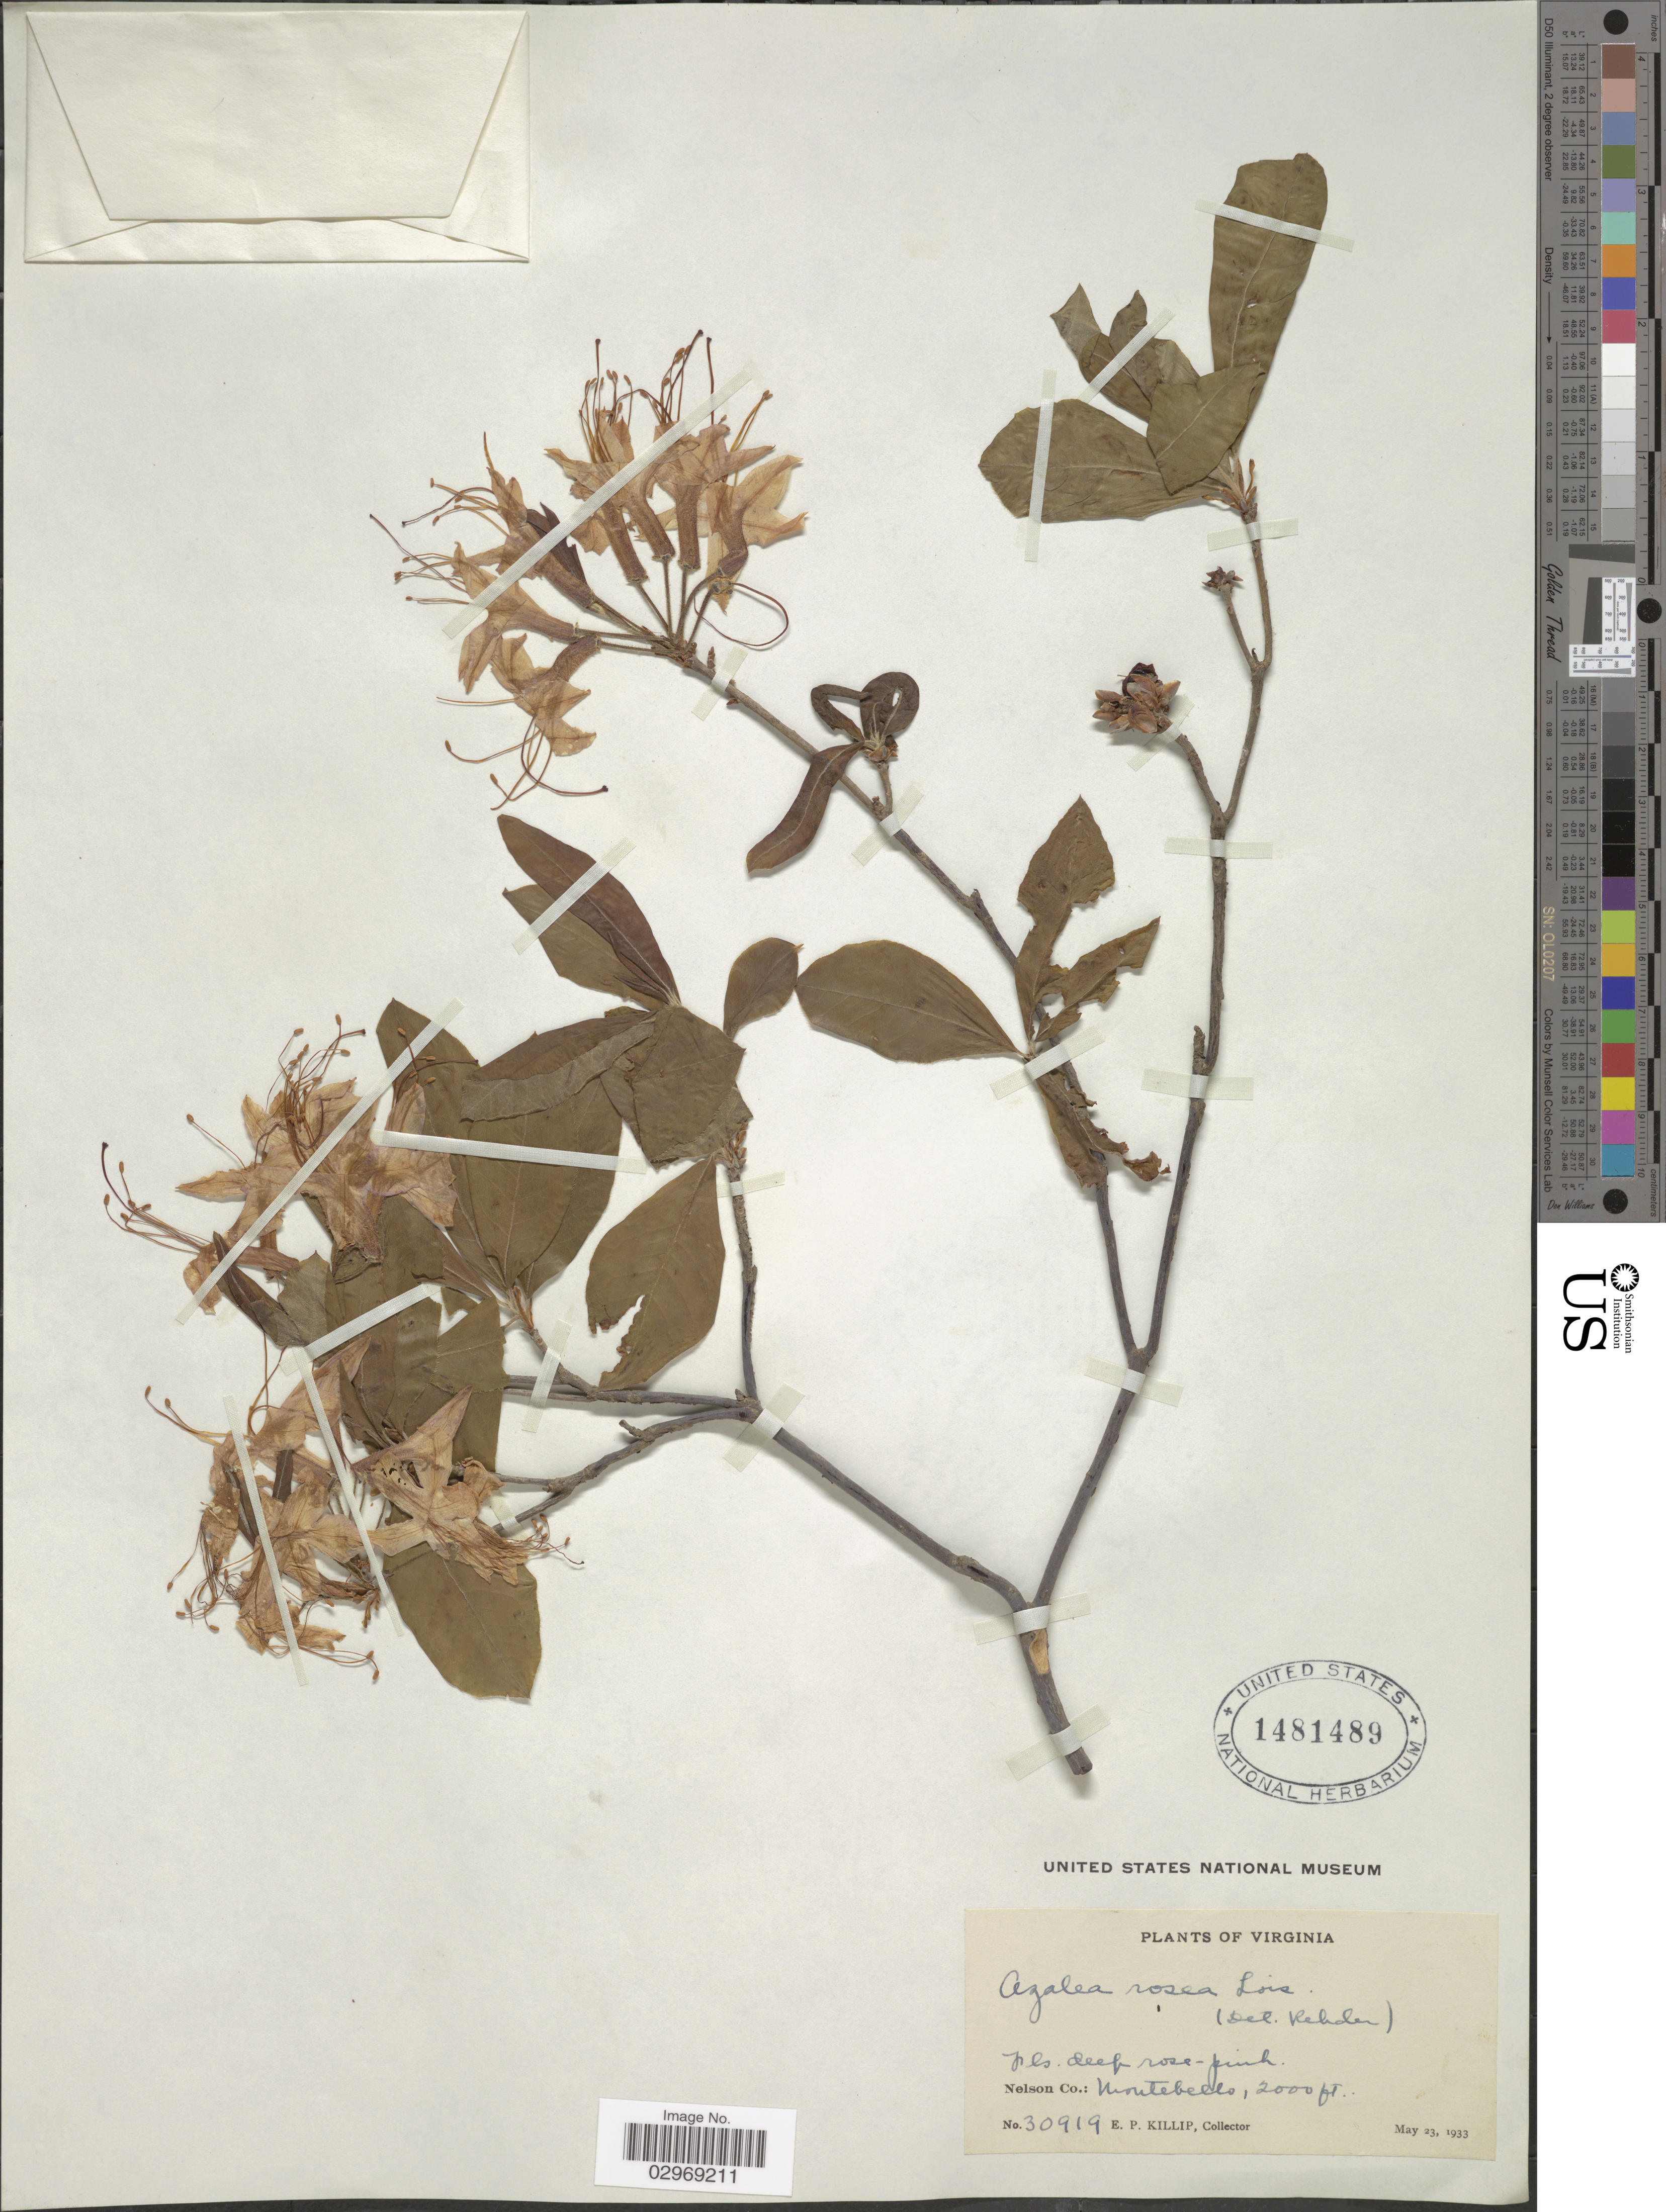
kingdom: Plantae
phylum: Tracheophyta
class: Magnoliopsida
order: Ericales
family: Ericaceae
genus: Rhododendron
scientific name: Rhododendron roseum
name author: (Loisel.) Rehder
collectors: E. P. Killip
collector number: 30919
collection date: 1933-05-23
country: United States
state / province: Virginia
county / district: Nelson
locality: Nelson Co.: Montebello.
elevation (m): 610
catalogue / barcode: US 1481489